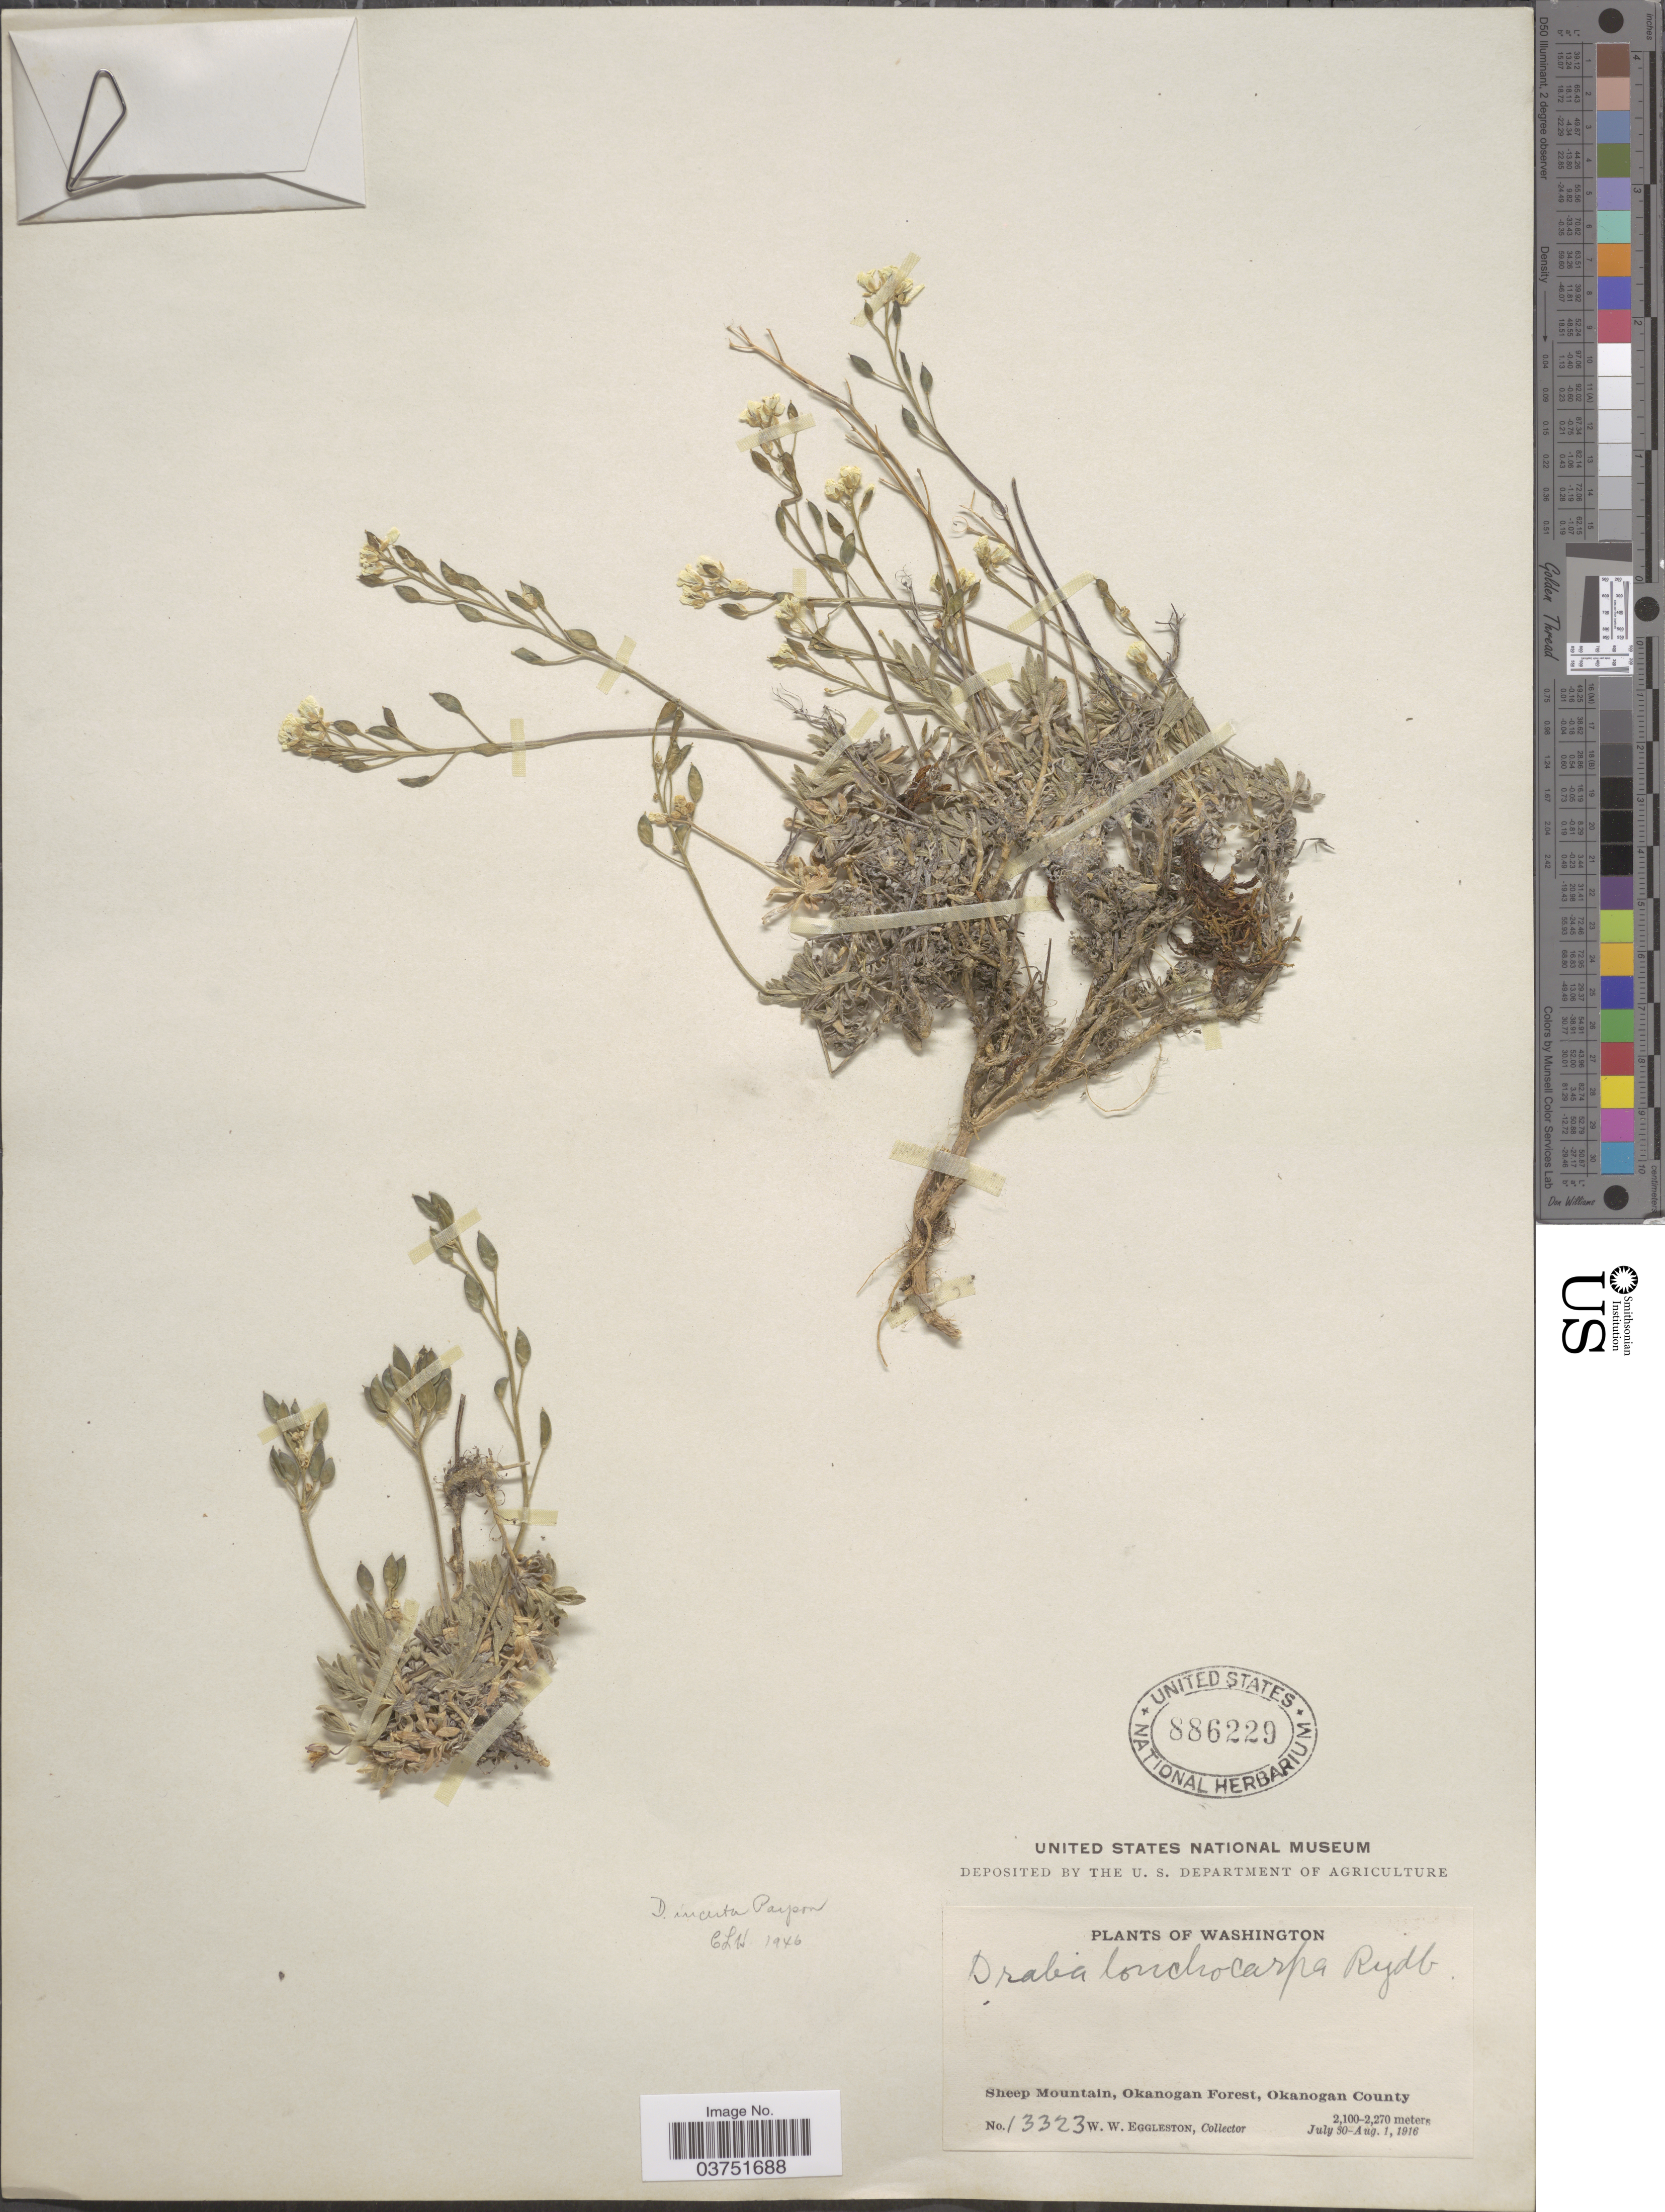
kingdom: Plantae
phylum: Tracheophyta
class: Magnoliopsida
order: Brassicales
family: Brassicaceae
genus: Draba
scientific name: Draba incerta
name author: Payson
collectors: W. W. Eggleston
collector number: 13323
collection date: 1916-07-30/1916-08-01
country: United States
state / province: Washington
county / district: Okanogan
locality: Sheep Mountain, Okanogan Forest, Okanogan County.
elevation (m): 2100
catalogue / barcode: US 886229